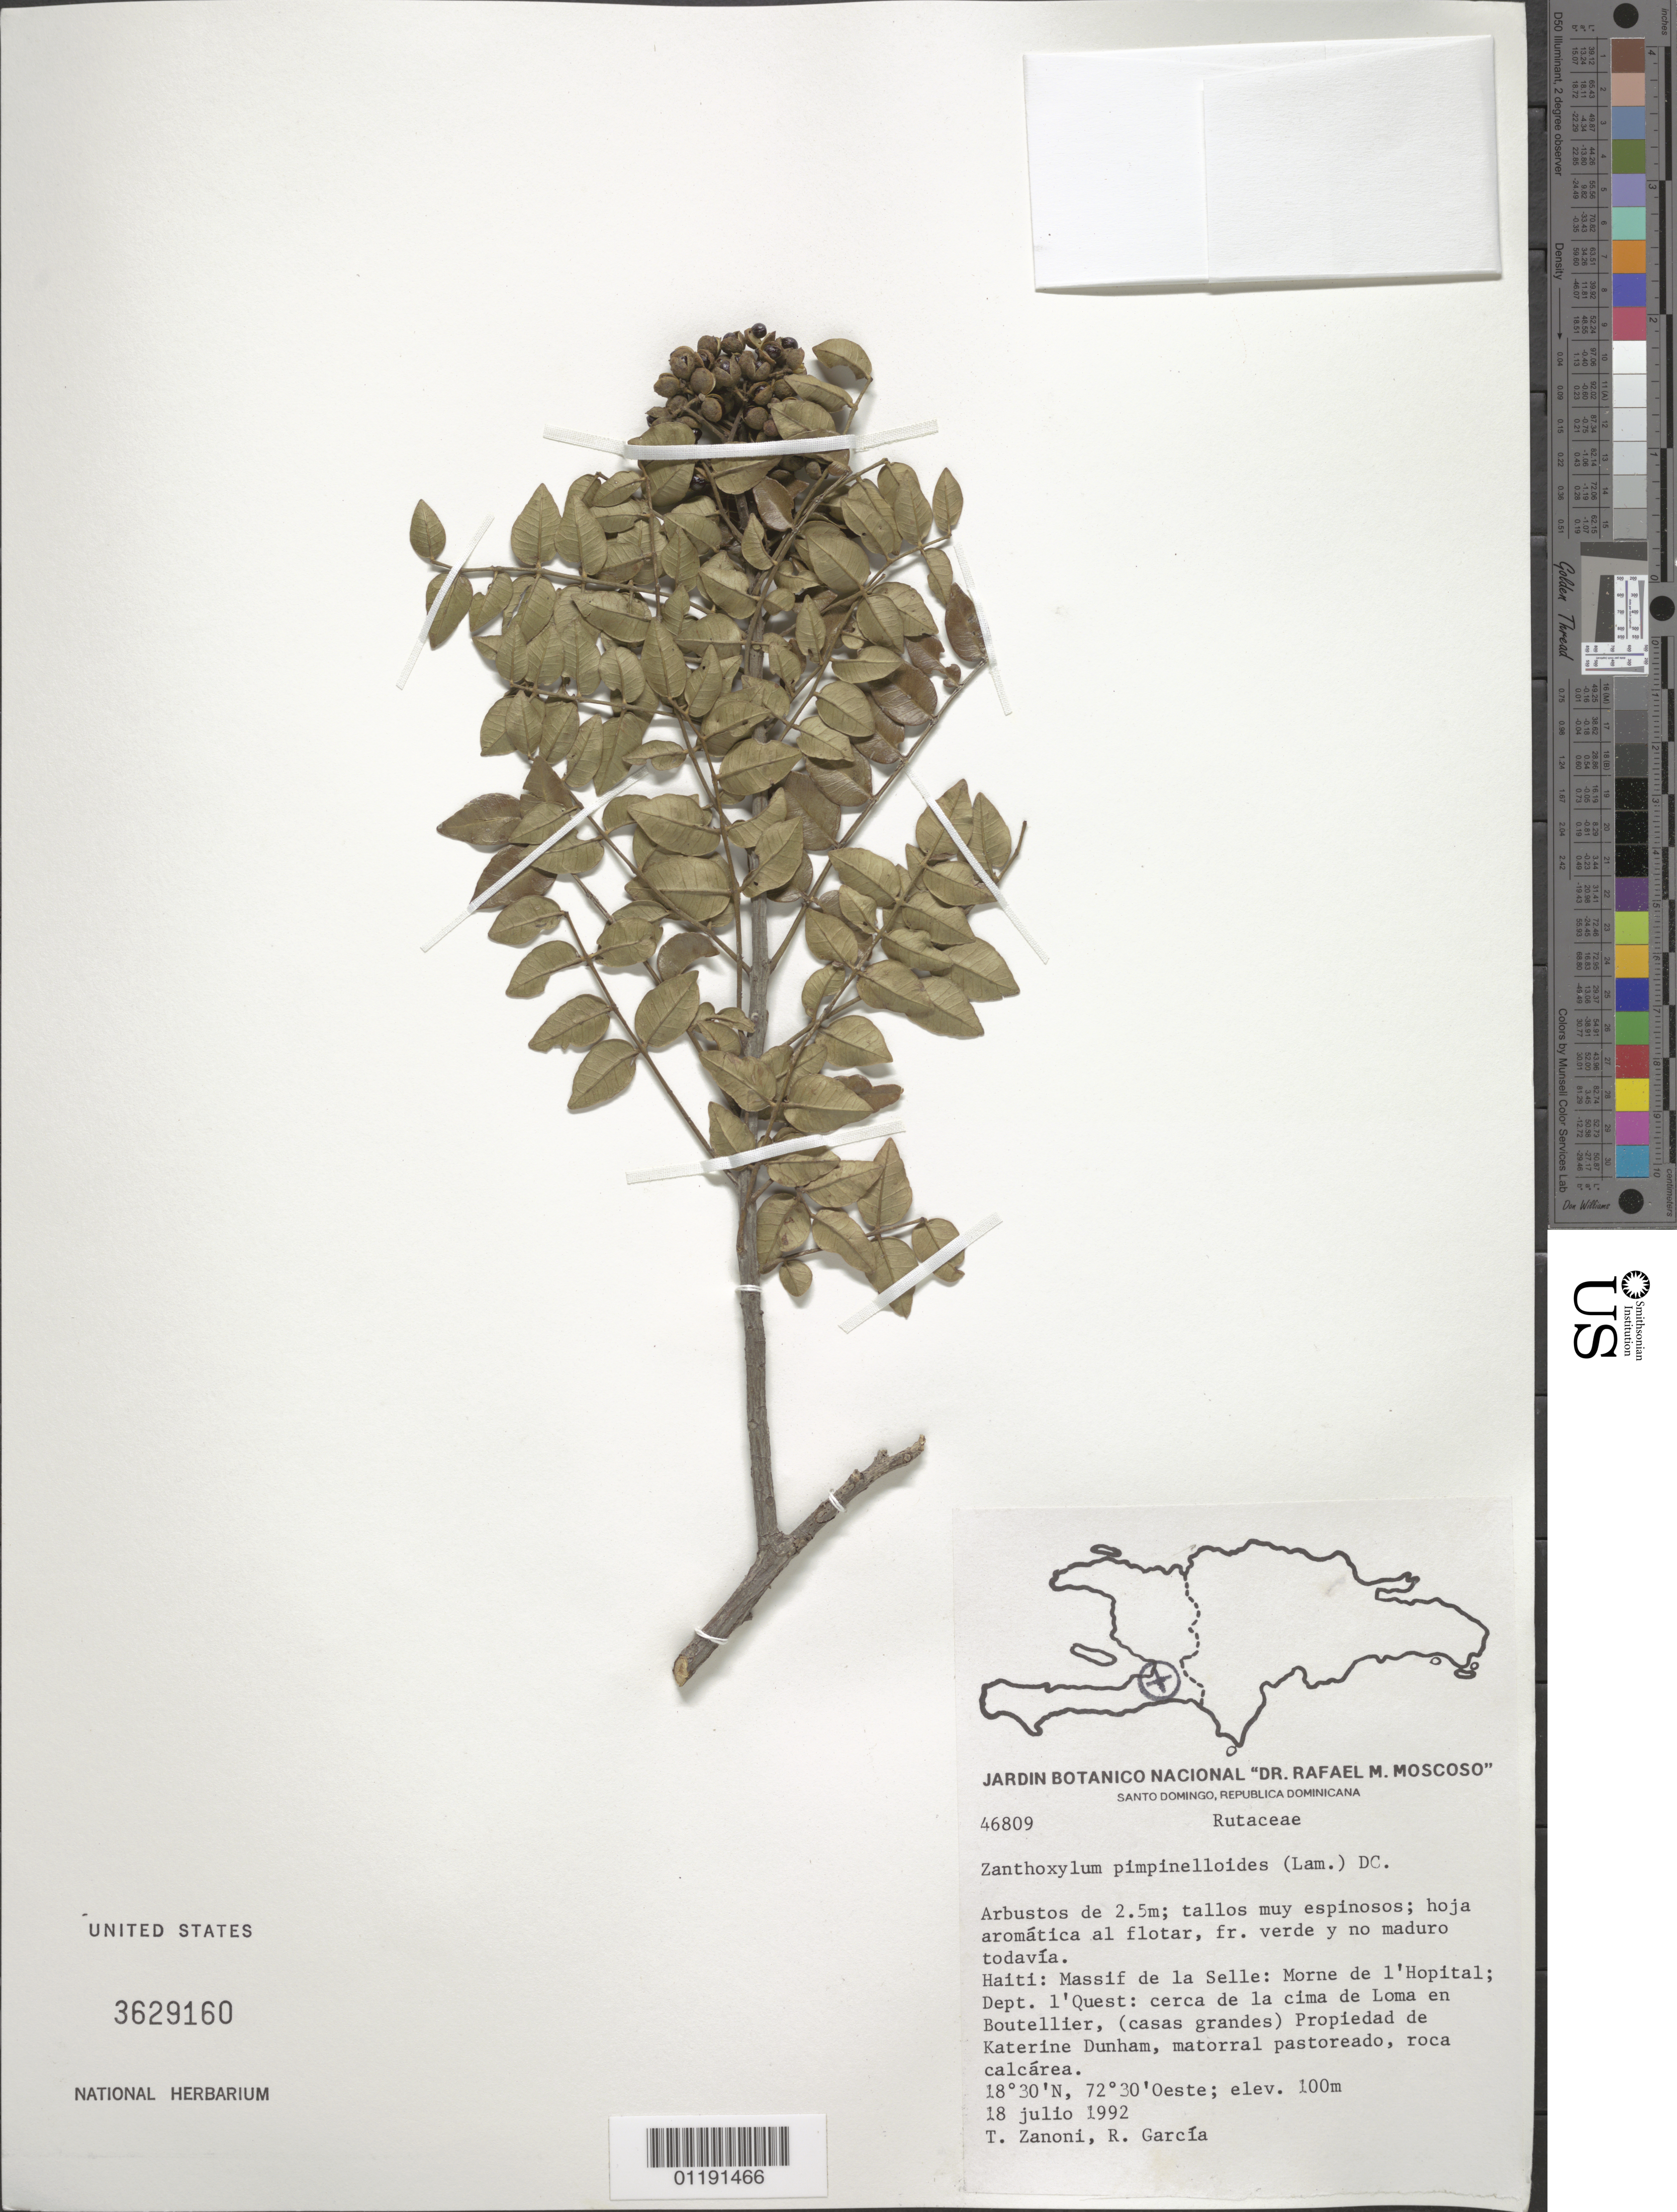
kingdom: Plantae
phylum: Tracheophyta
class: Magnoliopsida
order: Sapindales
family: Rutaceae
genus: Zanthoxylum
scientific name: Zanthoxylum pimpinelloides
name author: (Lam.) DC.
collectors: T. A. Zanoni & R. G. García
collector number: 46809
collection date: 1992-07-18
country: Haiti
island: Hispaniola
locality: Massif de la Selle: Morne de l'Hopital; Dept. l'Quest: near the top of the Loma en Boutellier, (big houses) Property of Katerine Dunham.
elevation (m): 100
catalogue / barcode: US 3629160